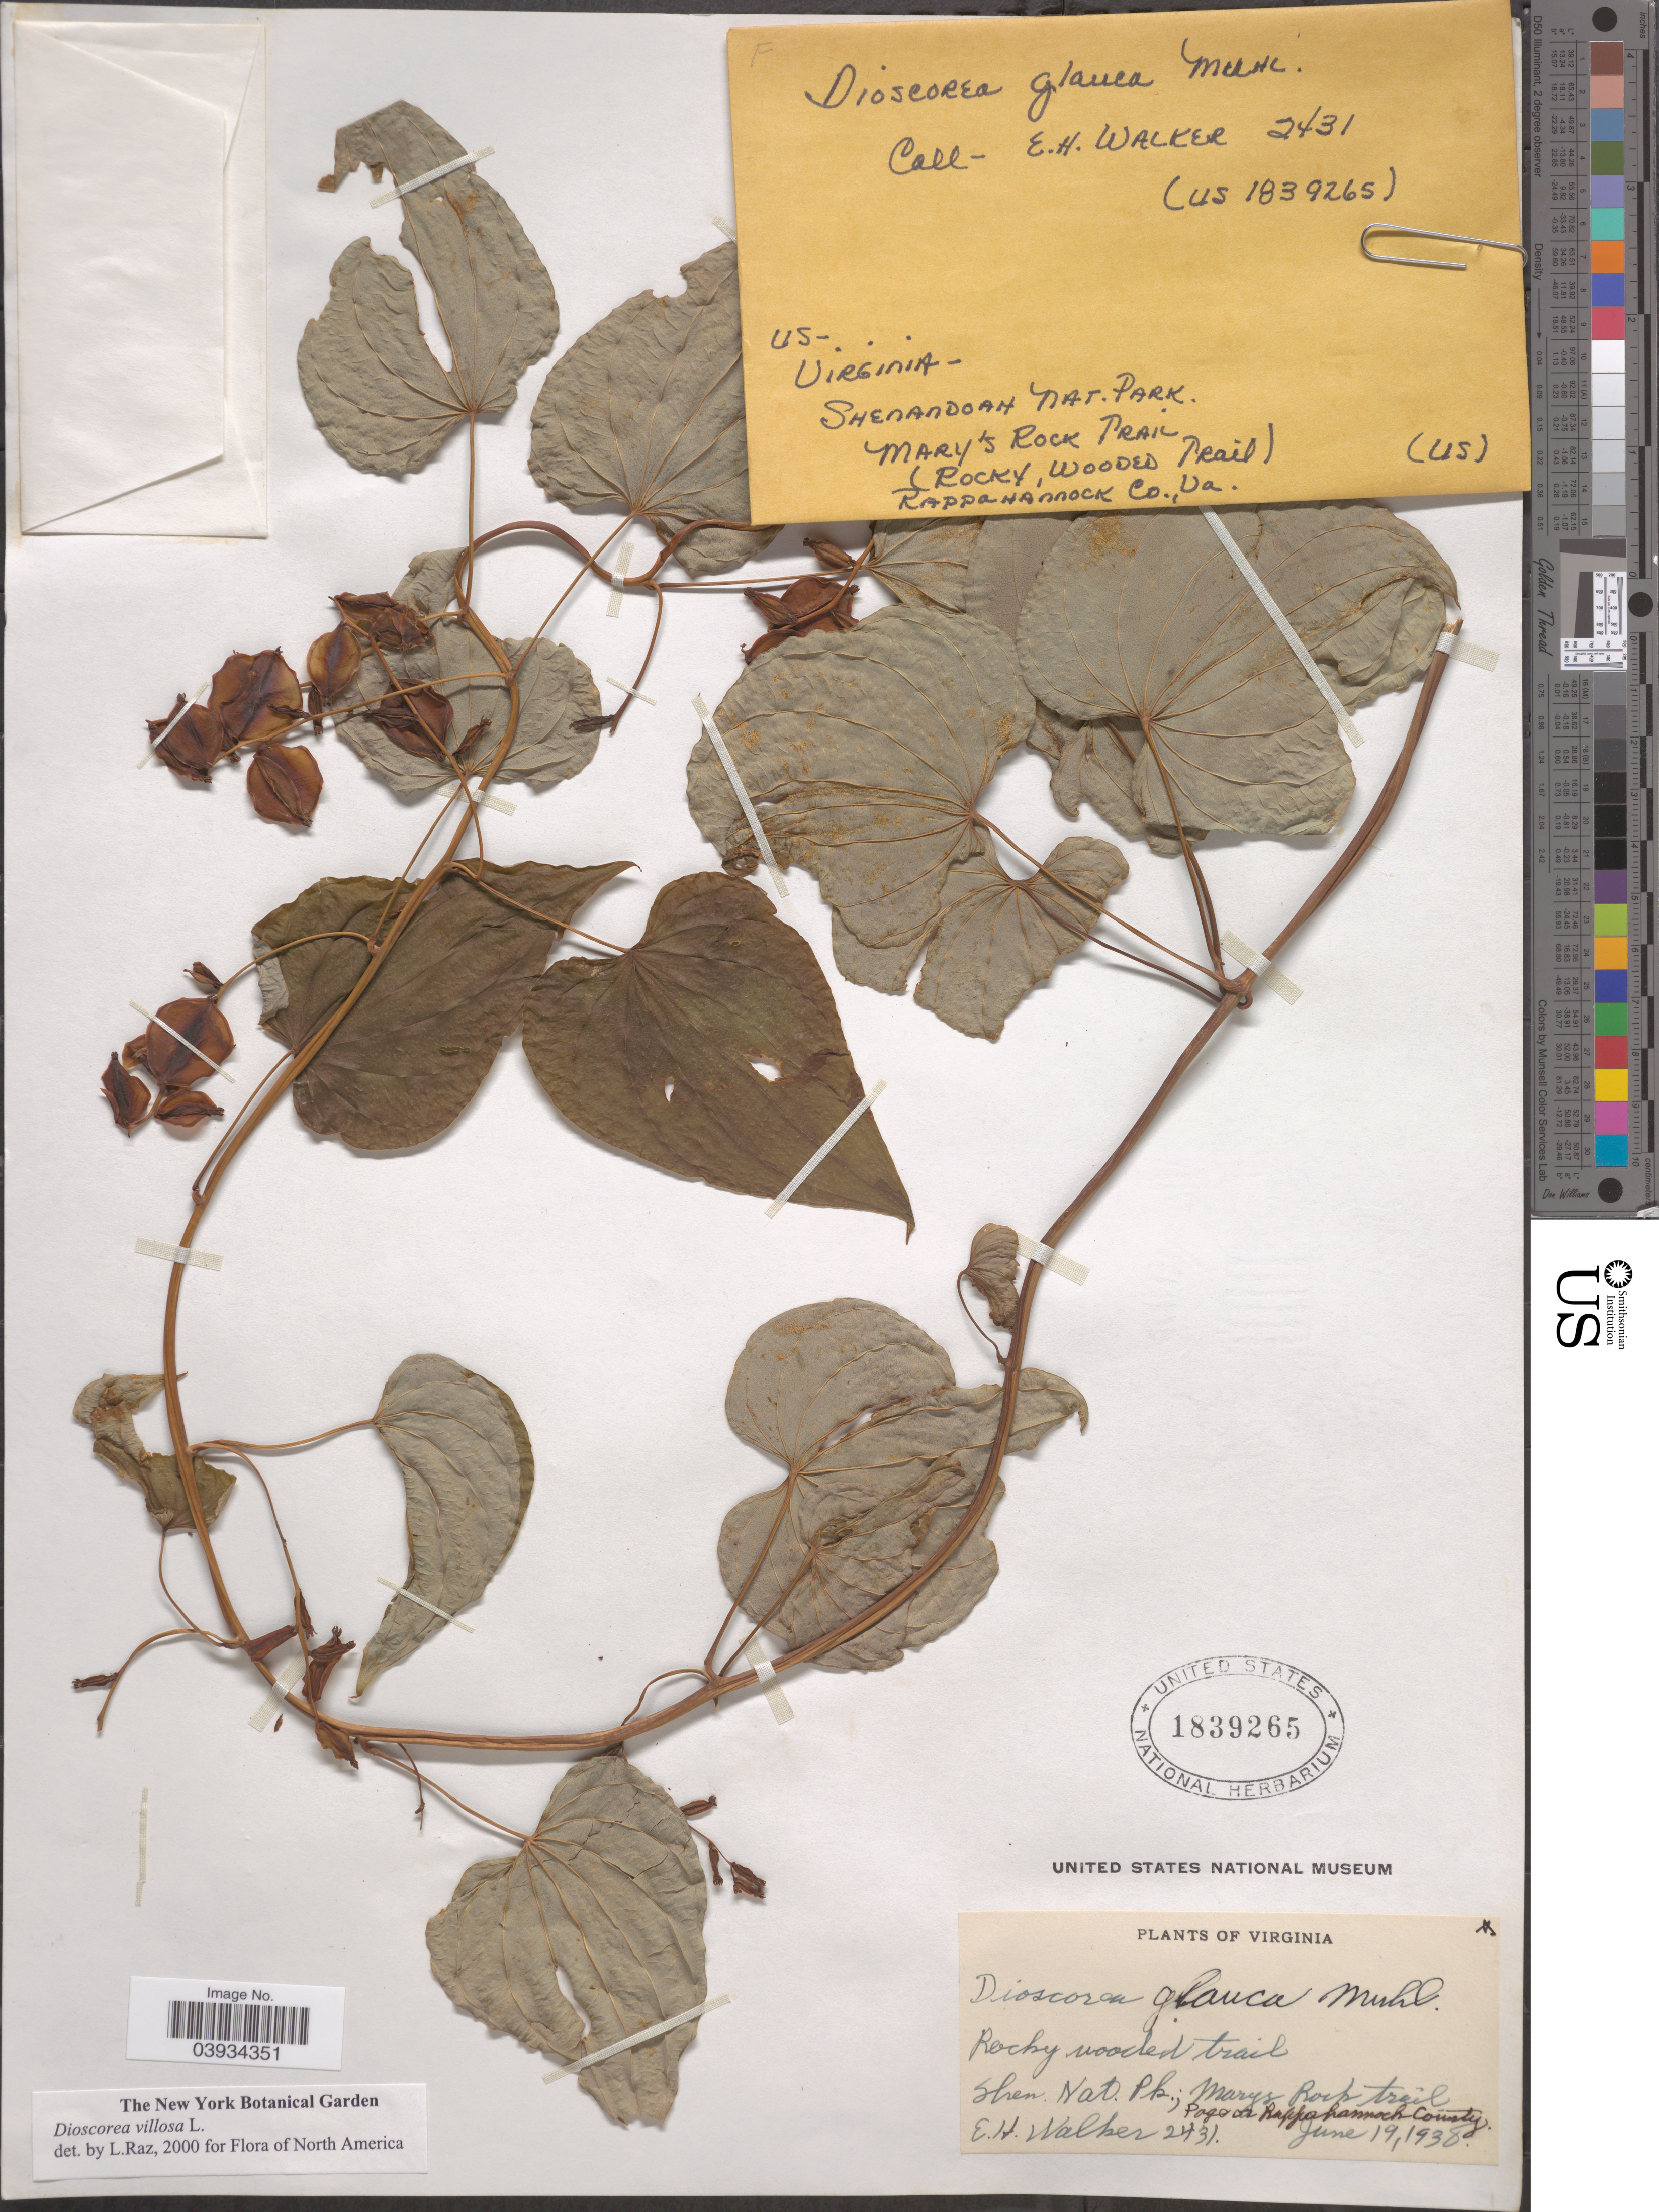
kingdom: Plantae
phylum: Tracheophyta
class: Liliopsida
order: Dioscoreales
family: Dioscoreaceae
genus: Dioscorea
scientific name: Dioscorea villosa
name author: L.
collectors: E. H. Walker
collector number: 2431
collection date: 1938-06-19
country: United States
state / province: Virginia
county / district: Page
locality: Rocky wooded trail. Shenandoah Nat. Park; Mary's Rock Trail. Page or Rappahannock County.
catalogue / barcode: US 1839265